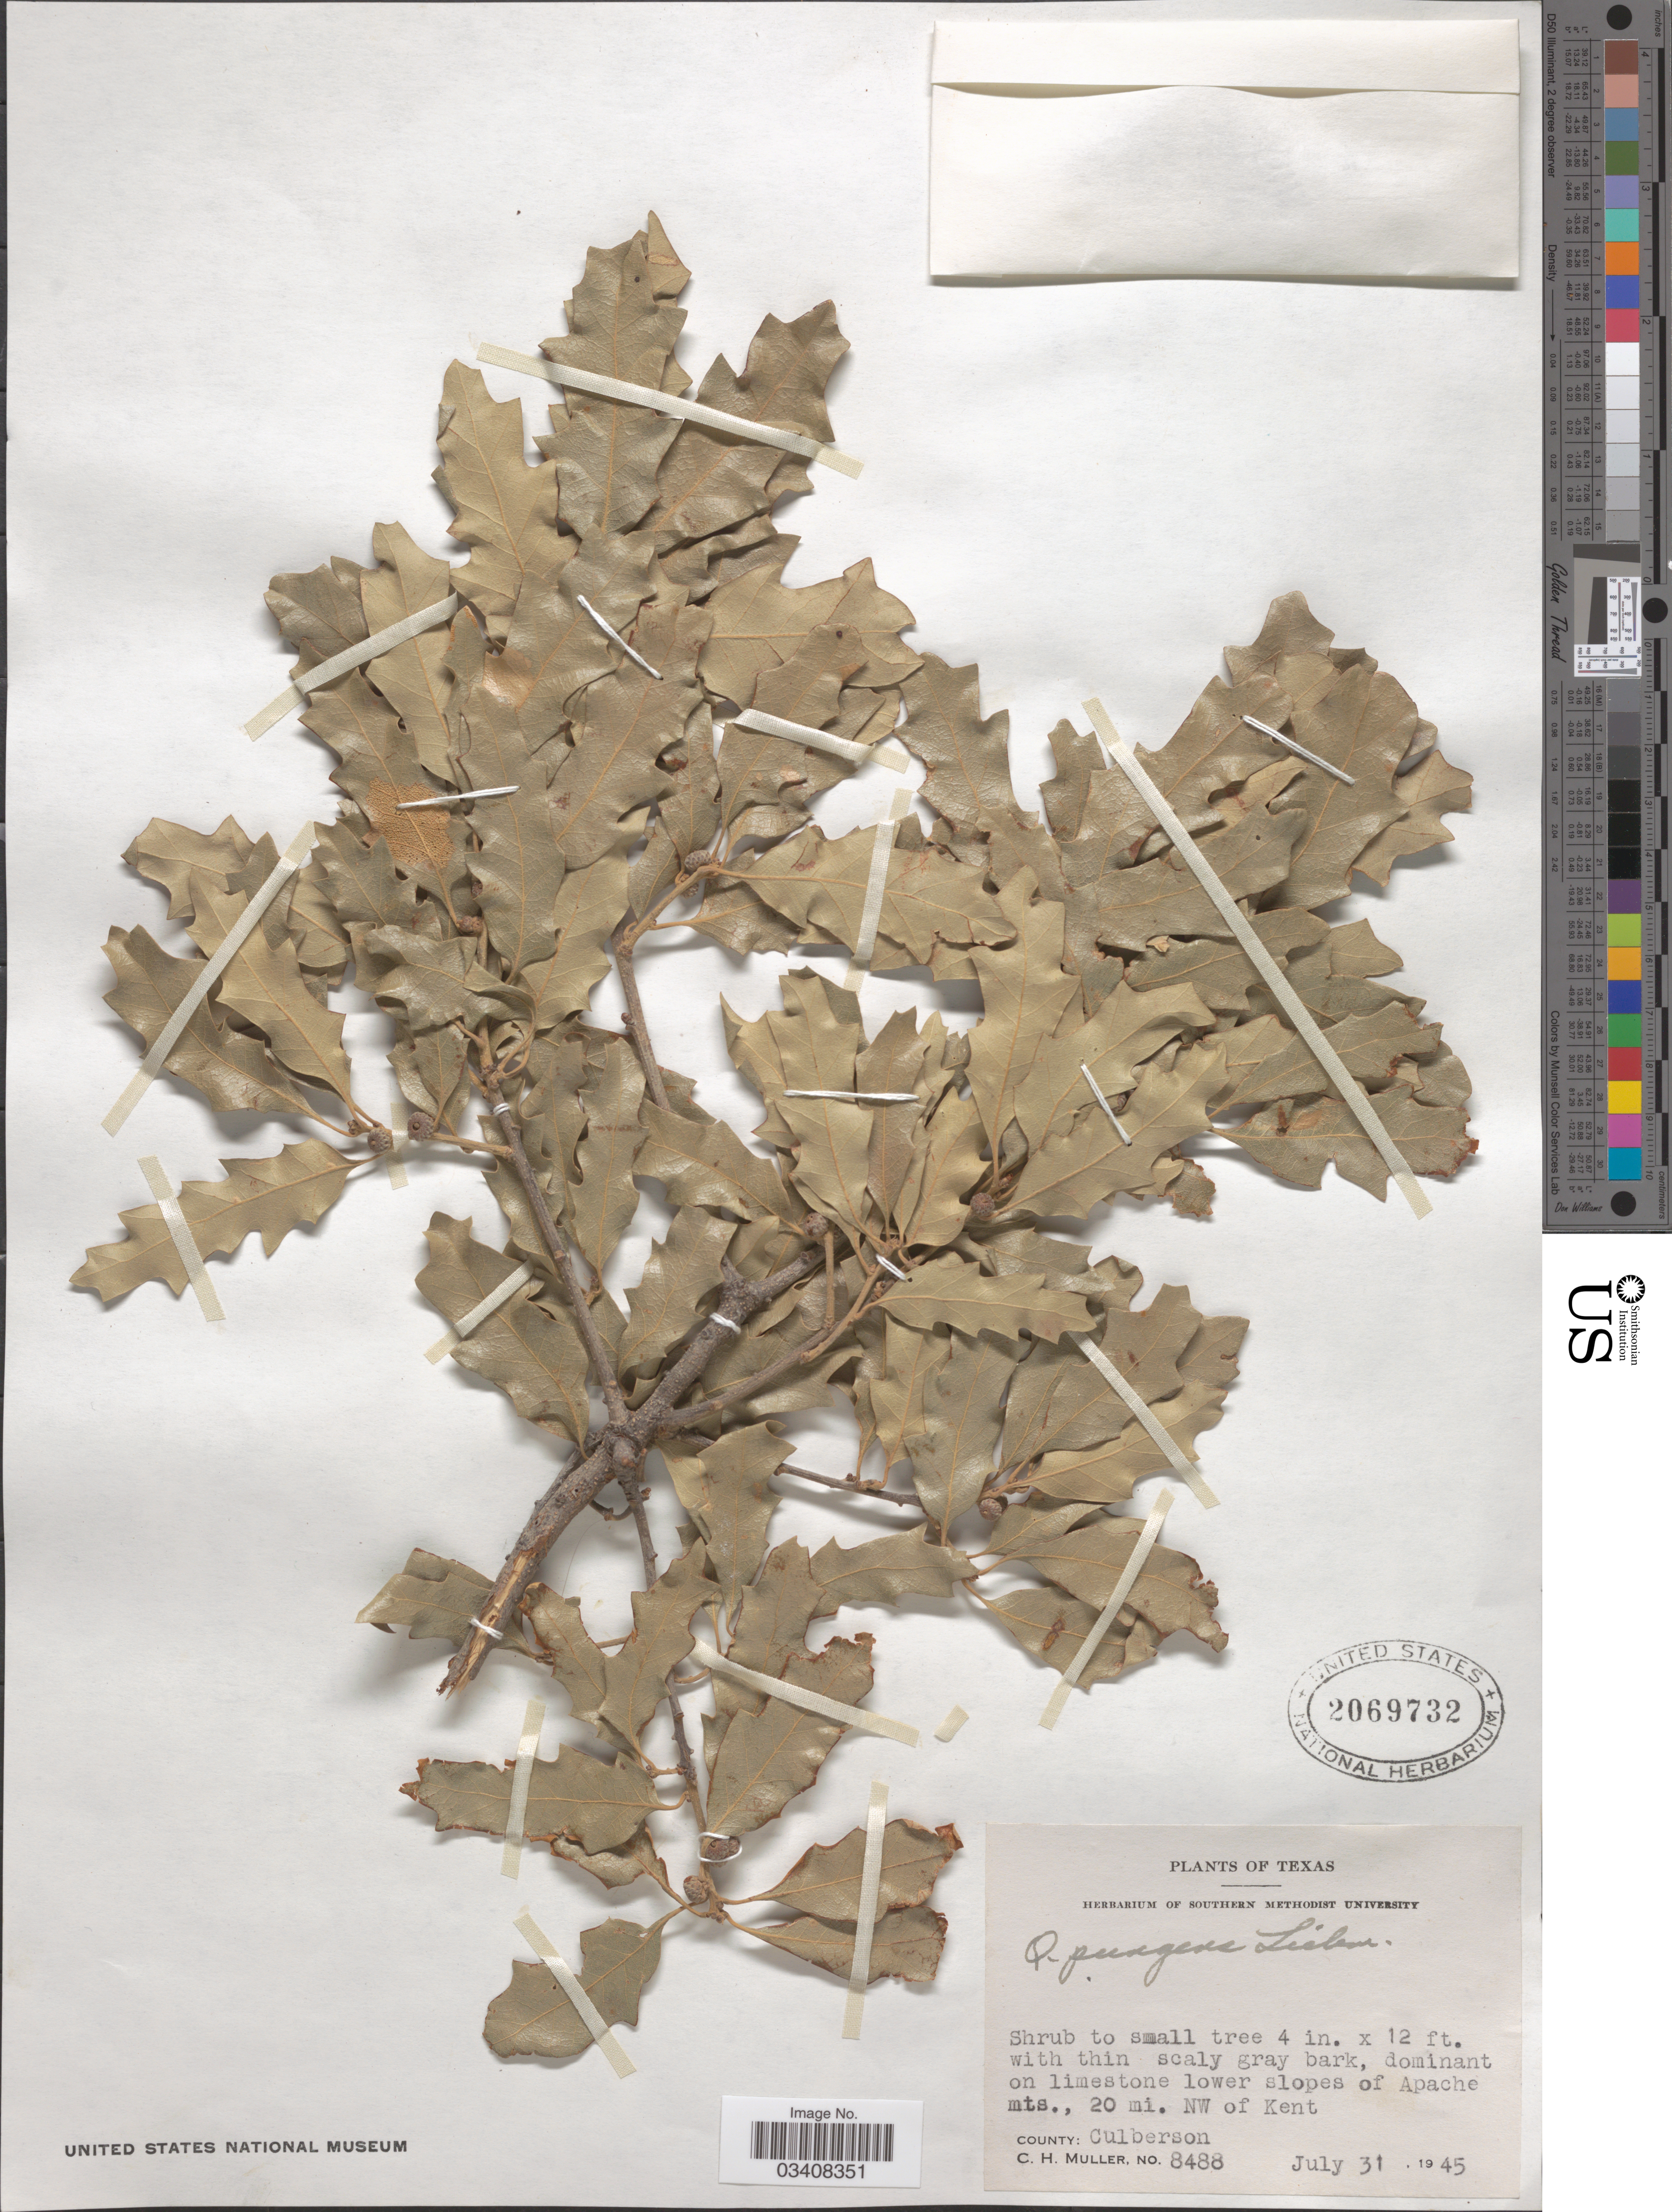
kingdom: Plantae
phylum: Tracheophyta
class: Magnoliopsida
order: Fagales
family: Fagaceae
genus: Quercus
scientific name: Quercus pungens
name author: Liebm.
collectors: C. H. Mueller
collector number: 8488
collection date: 1945-07-31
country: United States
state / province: Texas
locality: On limestone lower slopes of Apache mts., 20 mi. NW of Kent. County: Culberson.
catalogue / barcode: US 2069732